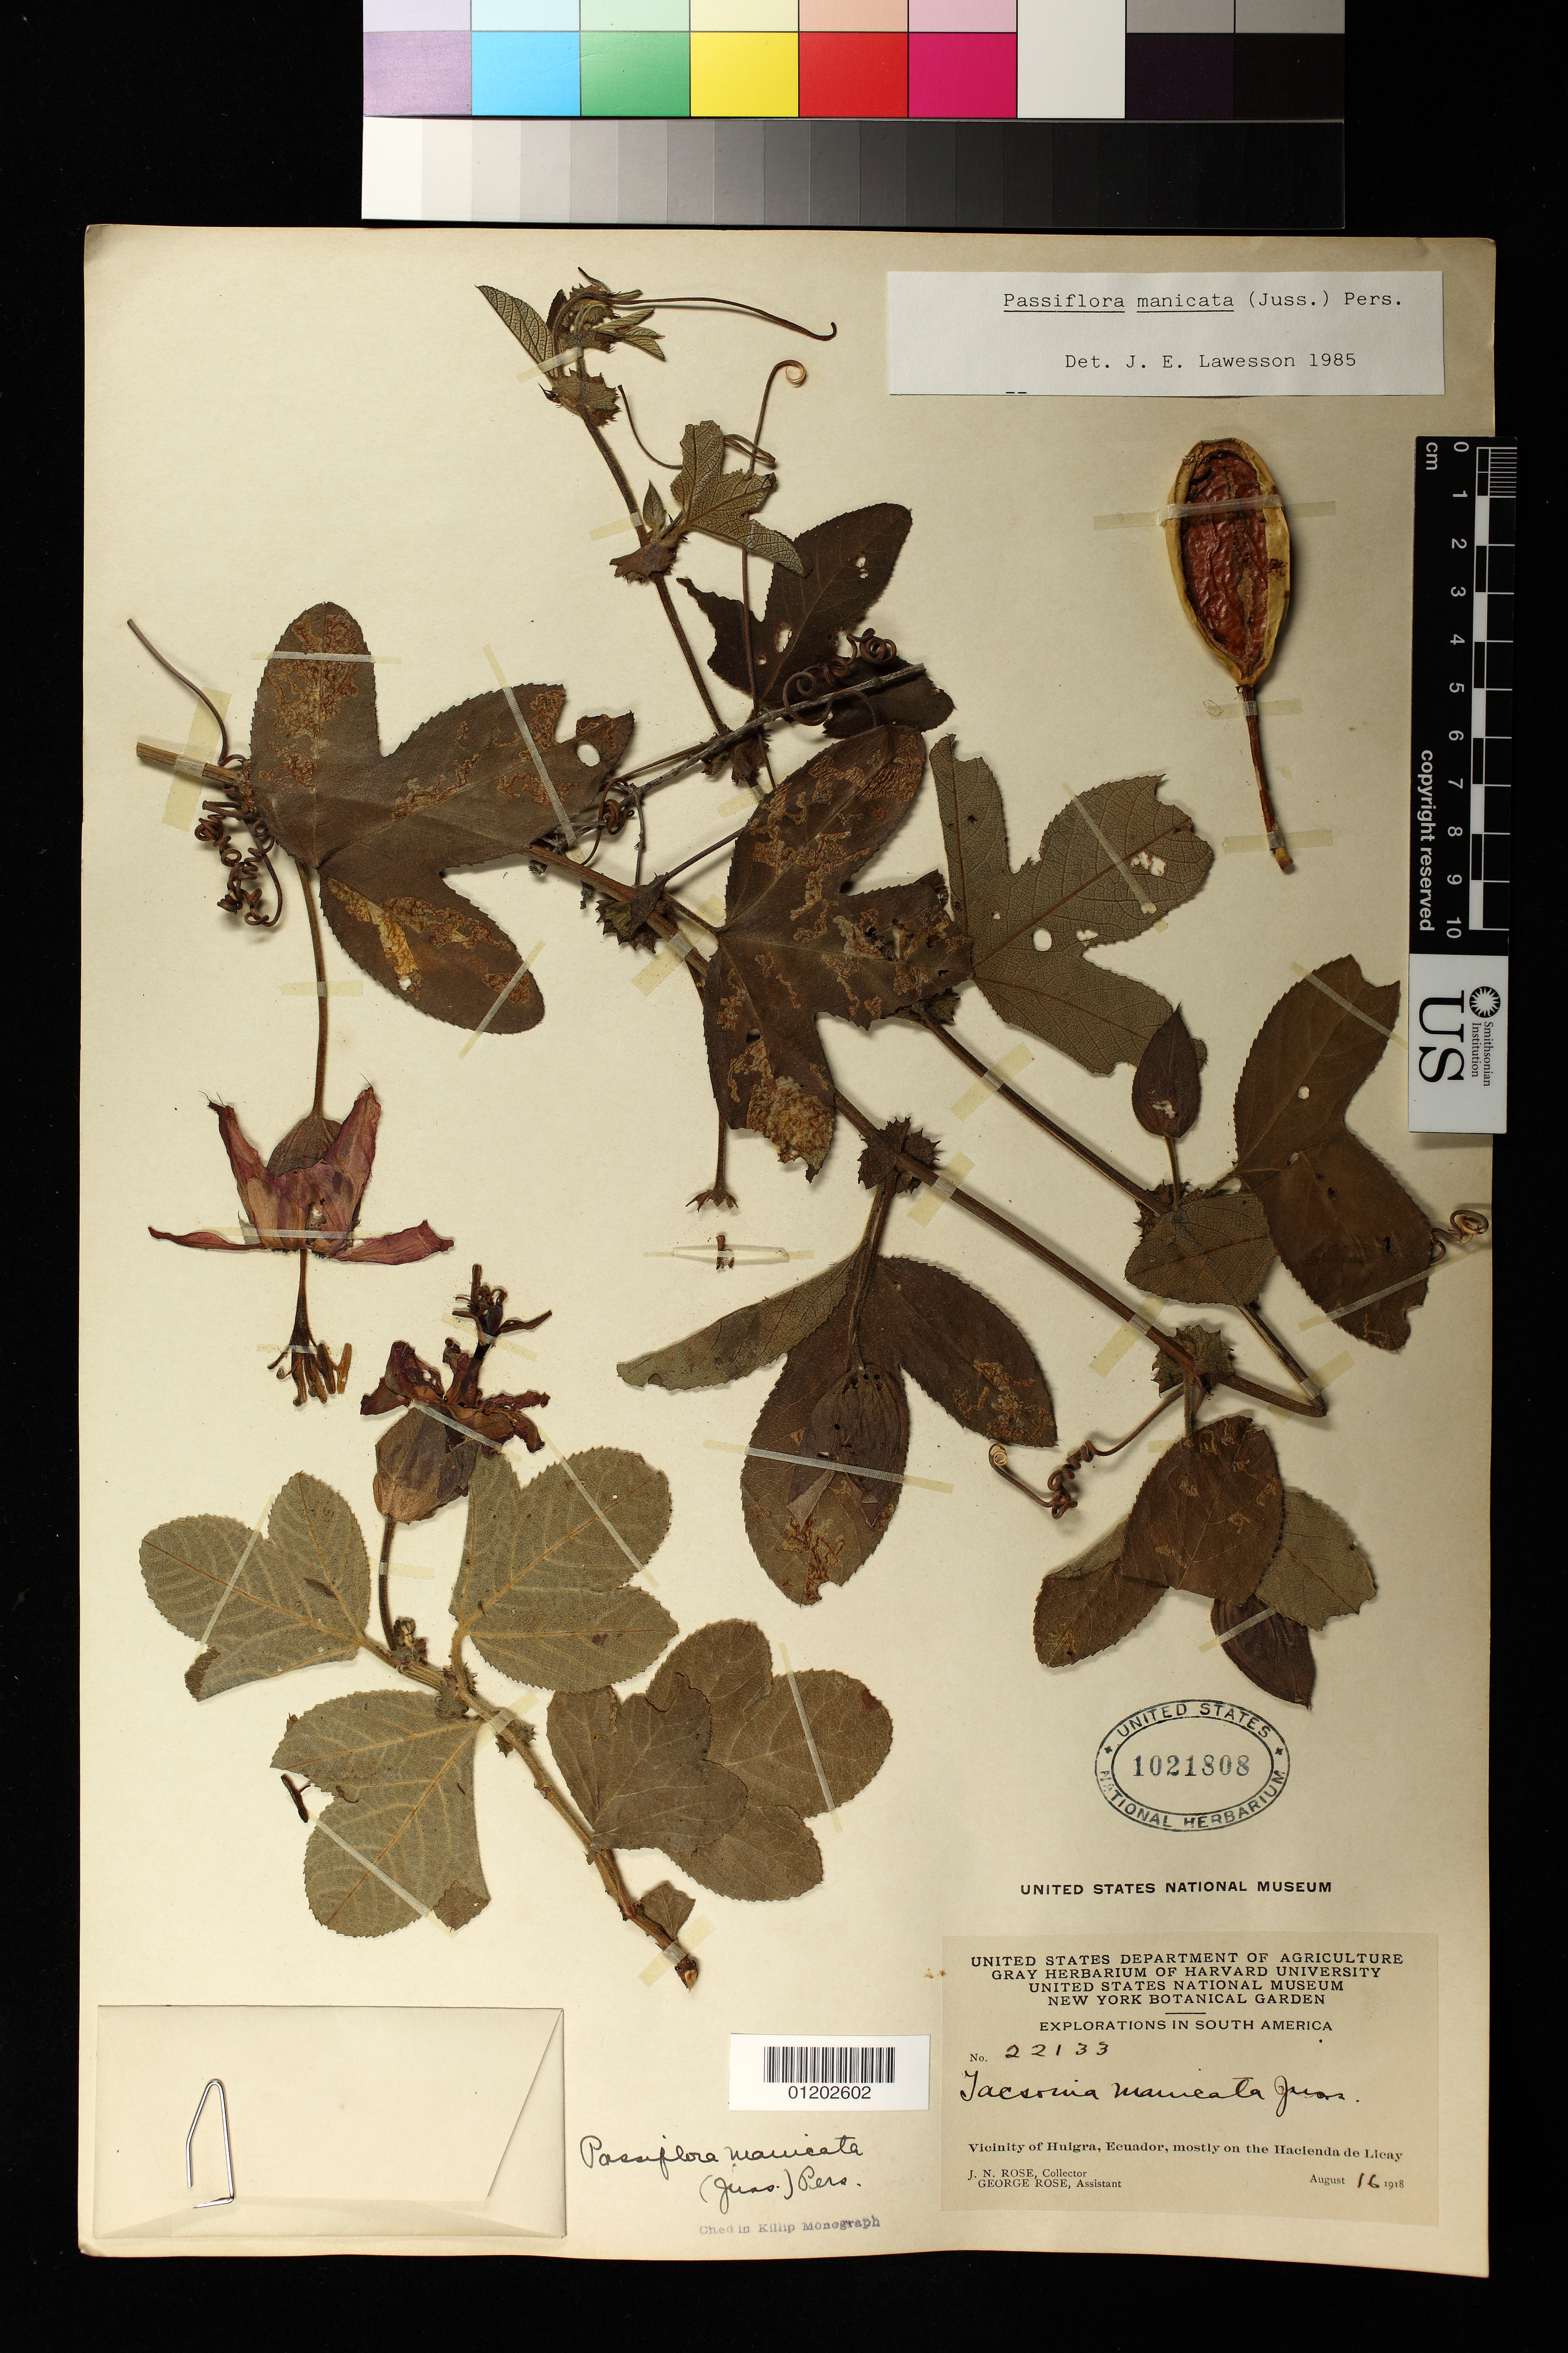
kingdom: Plantae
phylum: Tracheophyta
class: Magnoliopsida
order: Malpighiales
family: Passifloraceae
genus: Passiflora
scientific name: Passiflora manicata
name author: (Juss.) Pers.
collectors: J. N. Rose & G. Rose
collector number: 22133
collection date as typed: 16 Aug 1918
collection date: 1918-08-16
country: Ecuador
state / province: Chimborazo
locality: Vicinity of Huigra, mostly on the Hacienda de Licay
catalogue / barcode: US 1021808